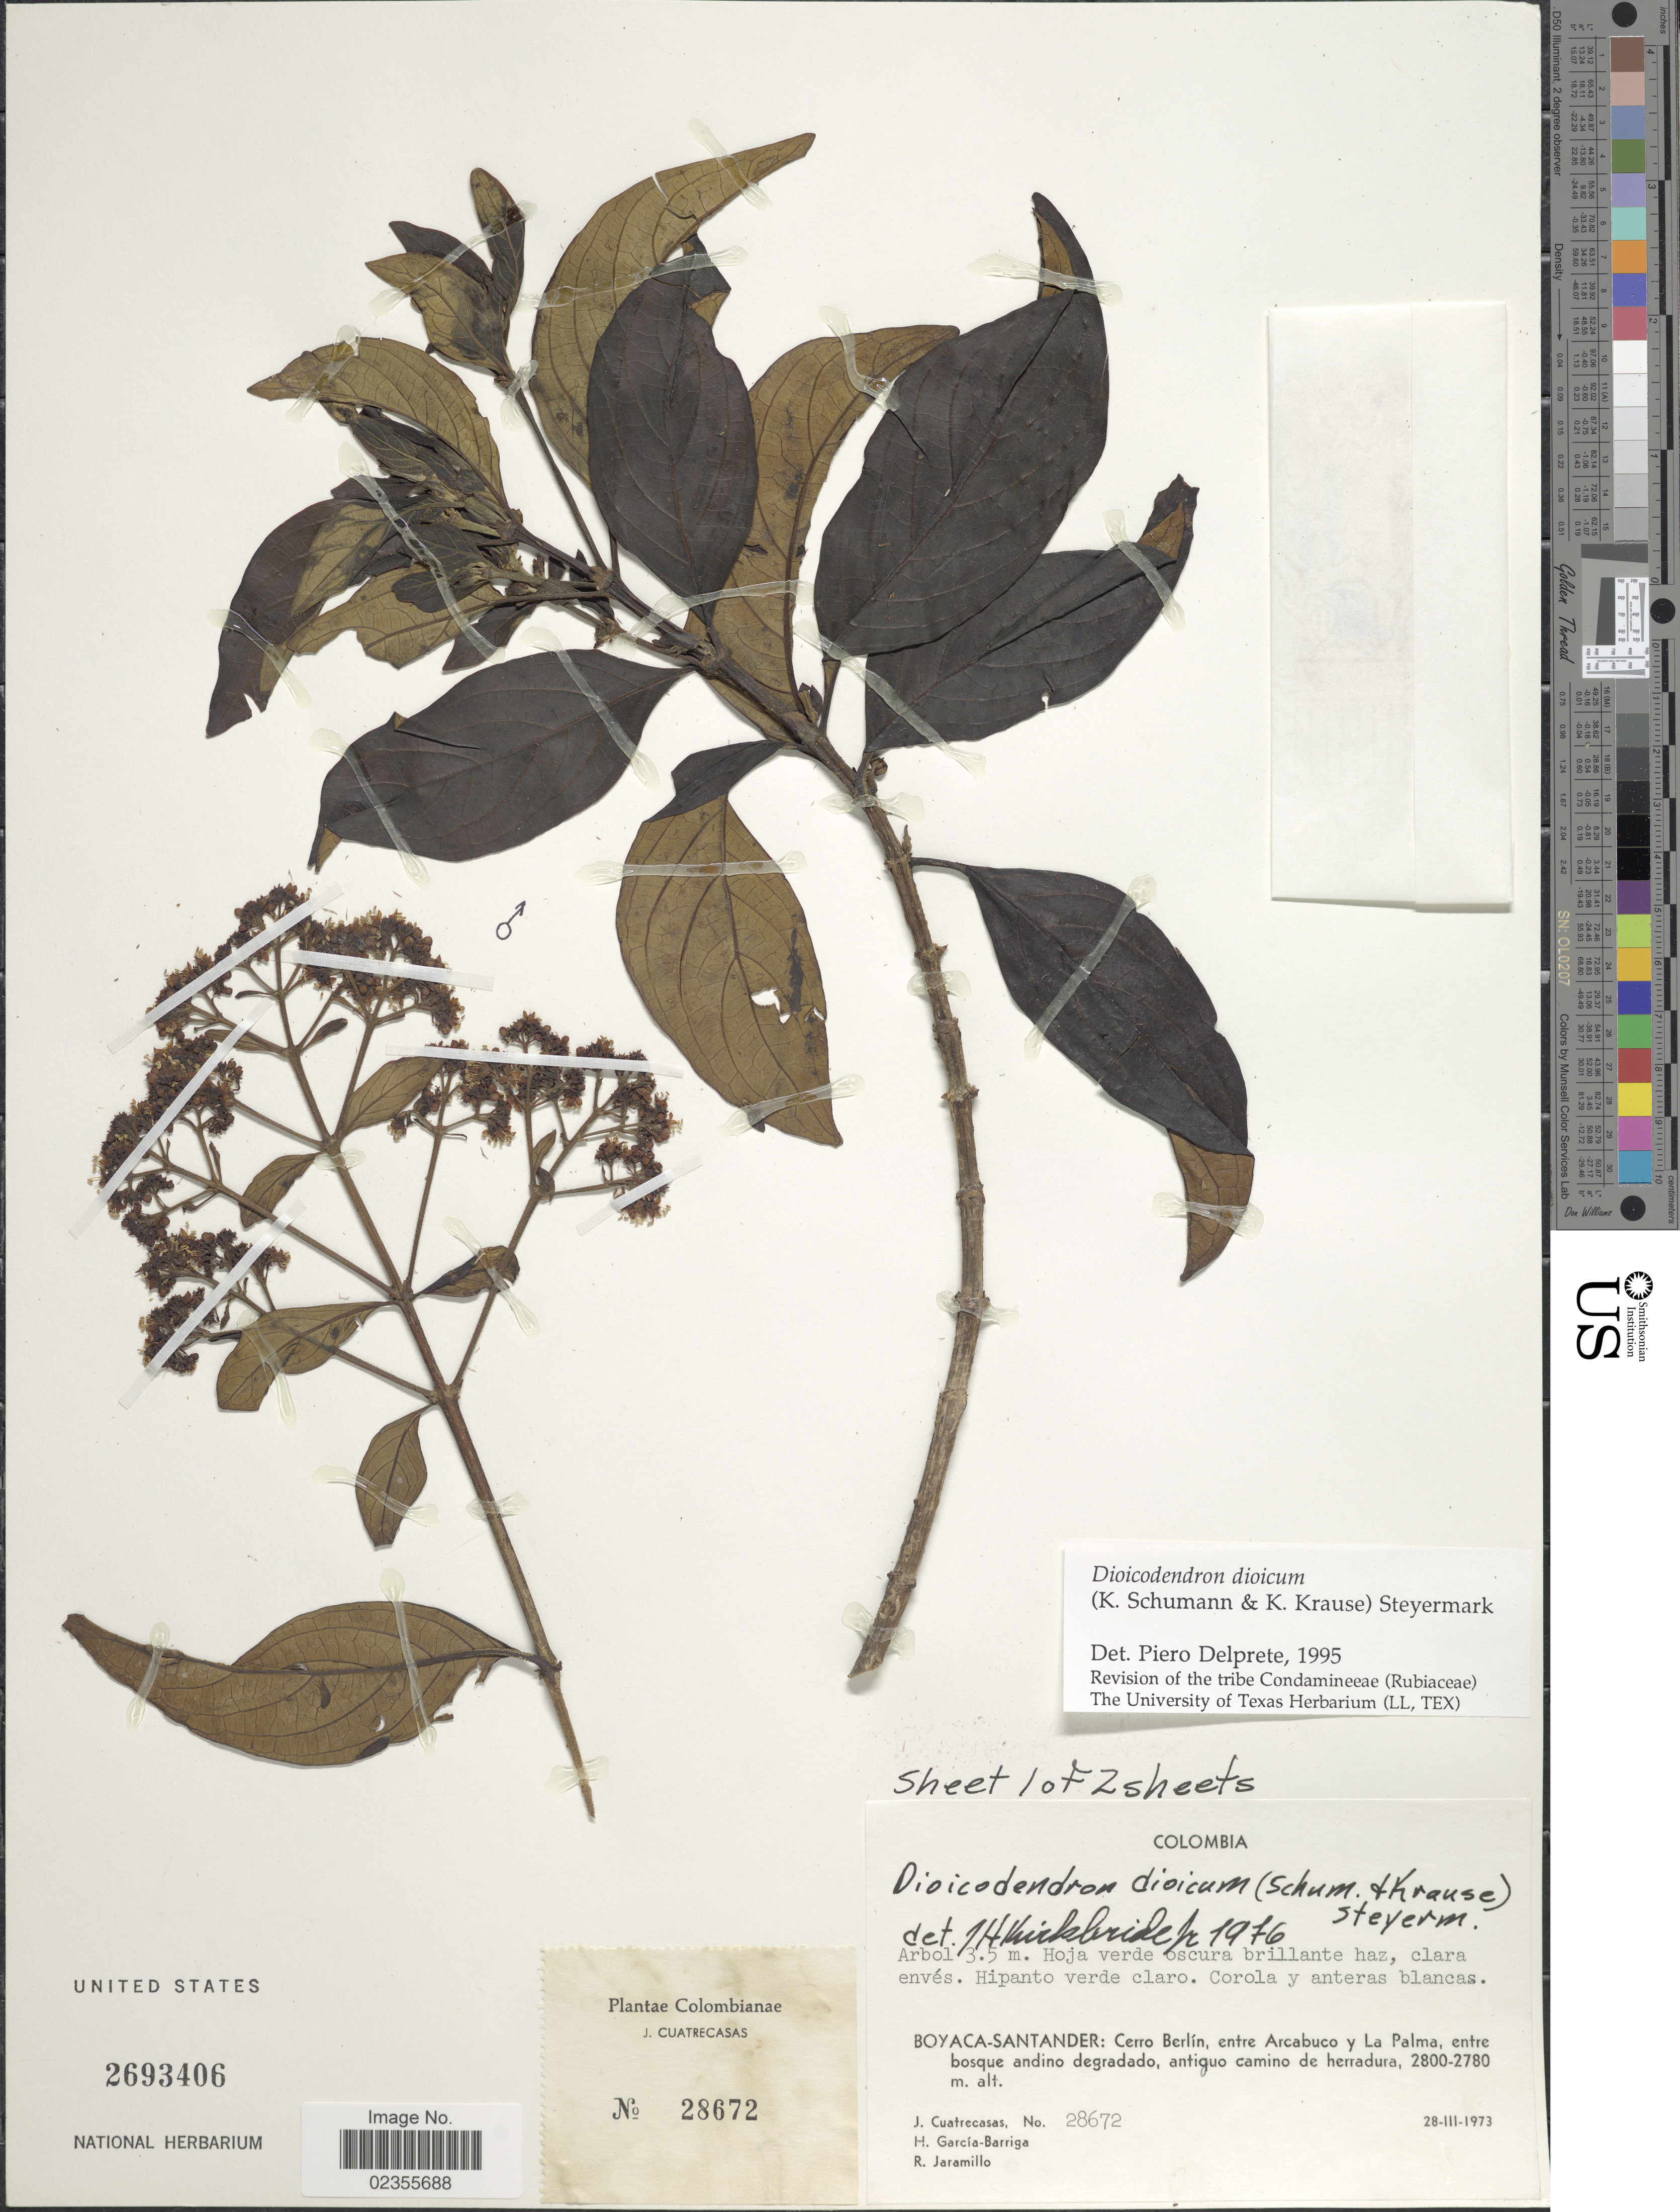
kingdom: Plantae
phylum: Tracheophyta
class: Magnoliopsida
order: Gentianales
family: Rubiaceae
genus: Dioicodendron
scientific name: Dioicodendron dioicum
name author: (K. Schum. & Krause) Steyerm.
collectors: J. Cuatrecasas, H. García Barriga & R. Jaramillo M.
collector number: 28672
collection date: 1973-03-28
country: Colombia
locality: Boyaca-Santander: Cerro Berlin, entre Arcabuco y La Palma, entre bosque andino degradado, antiguo camino de herradura.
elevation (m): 2780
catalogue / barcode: US 2693406